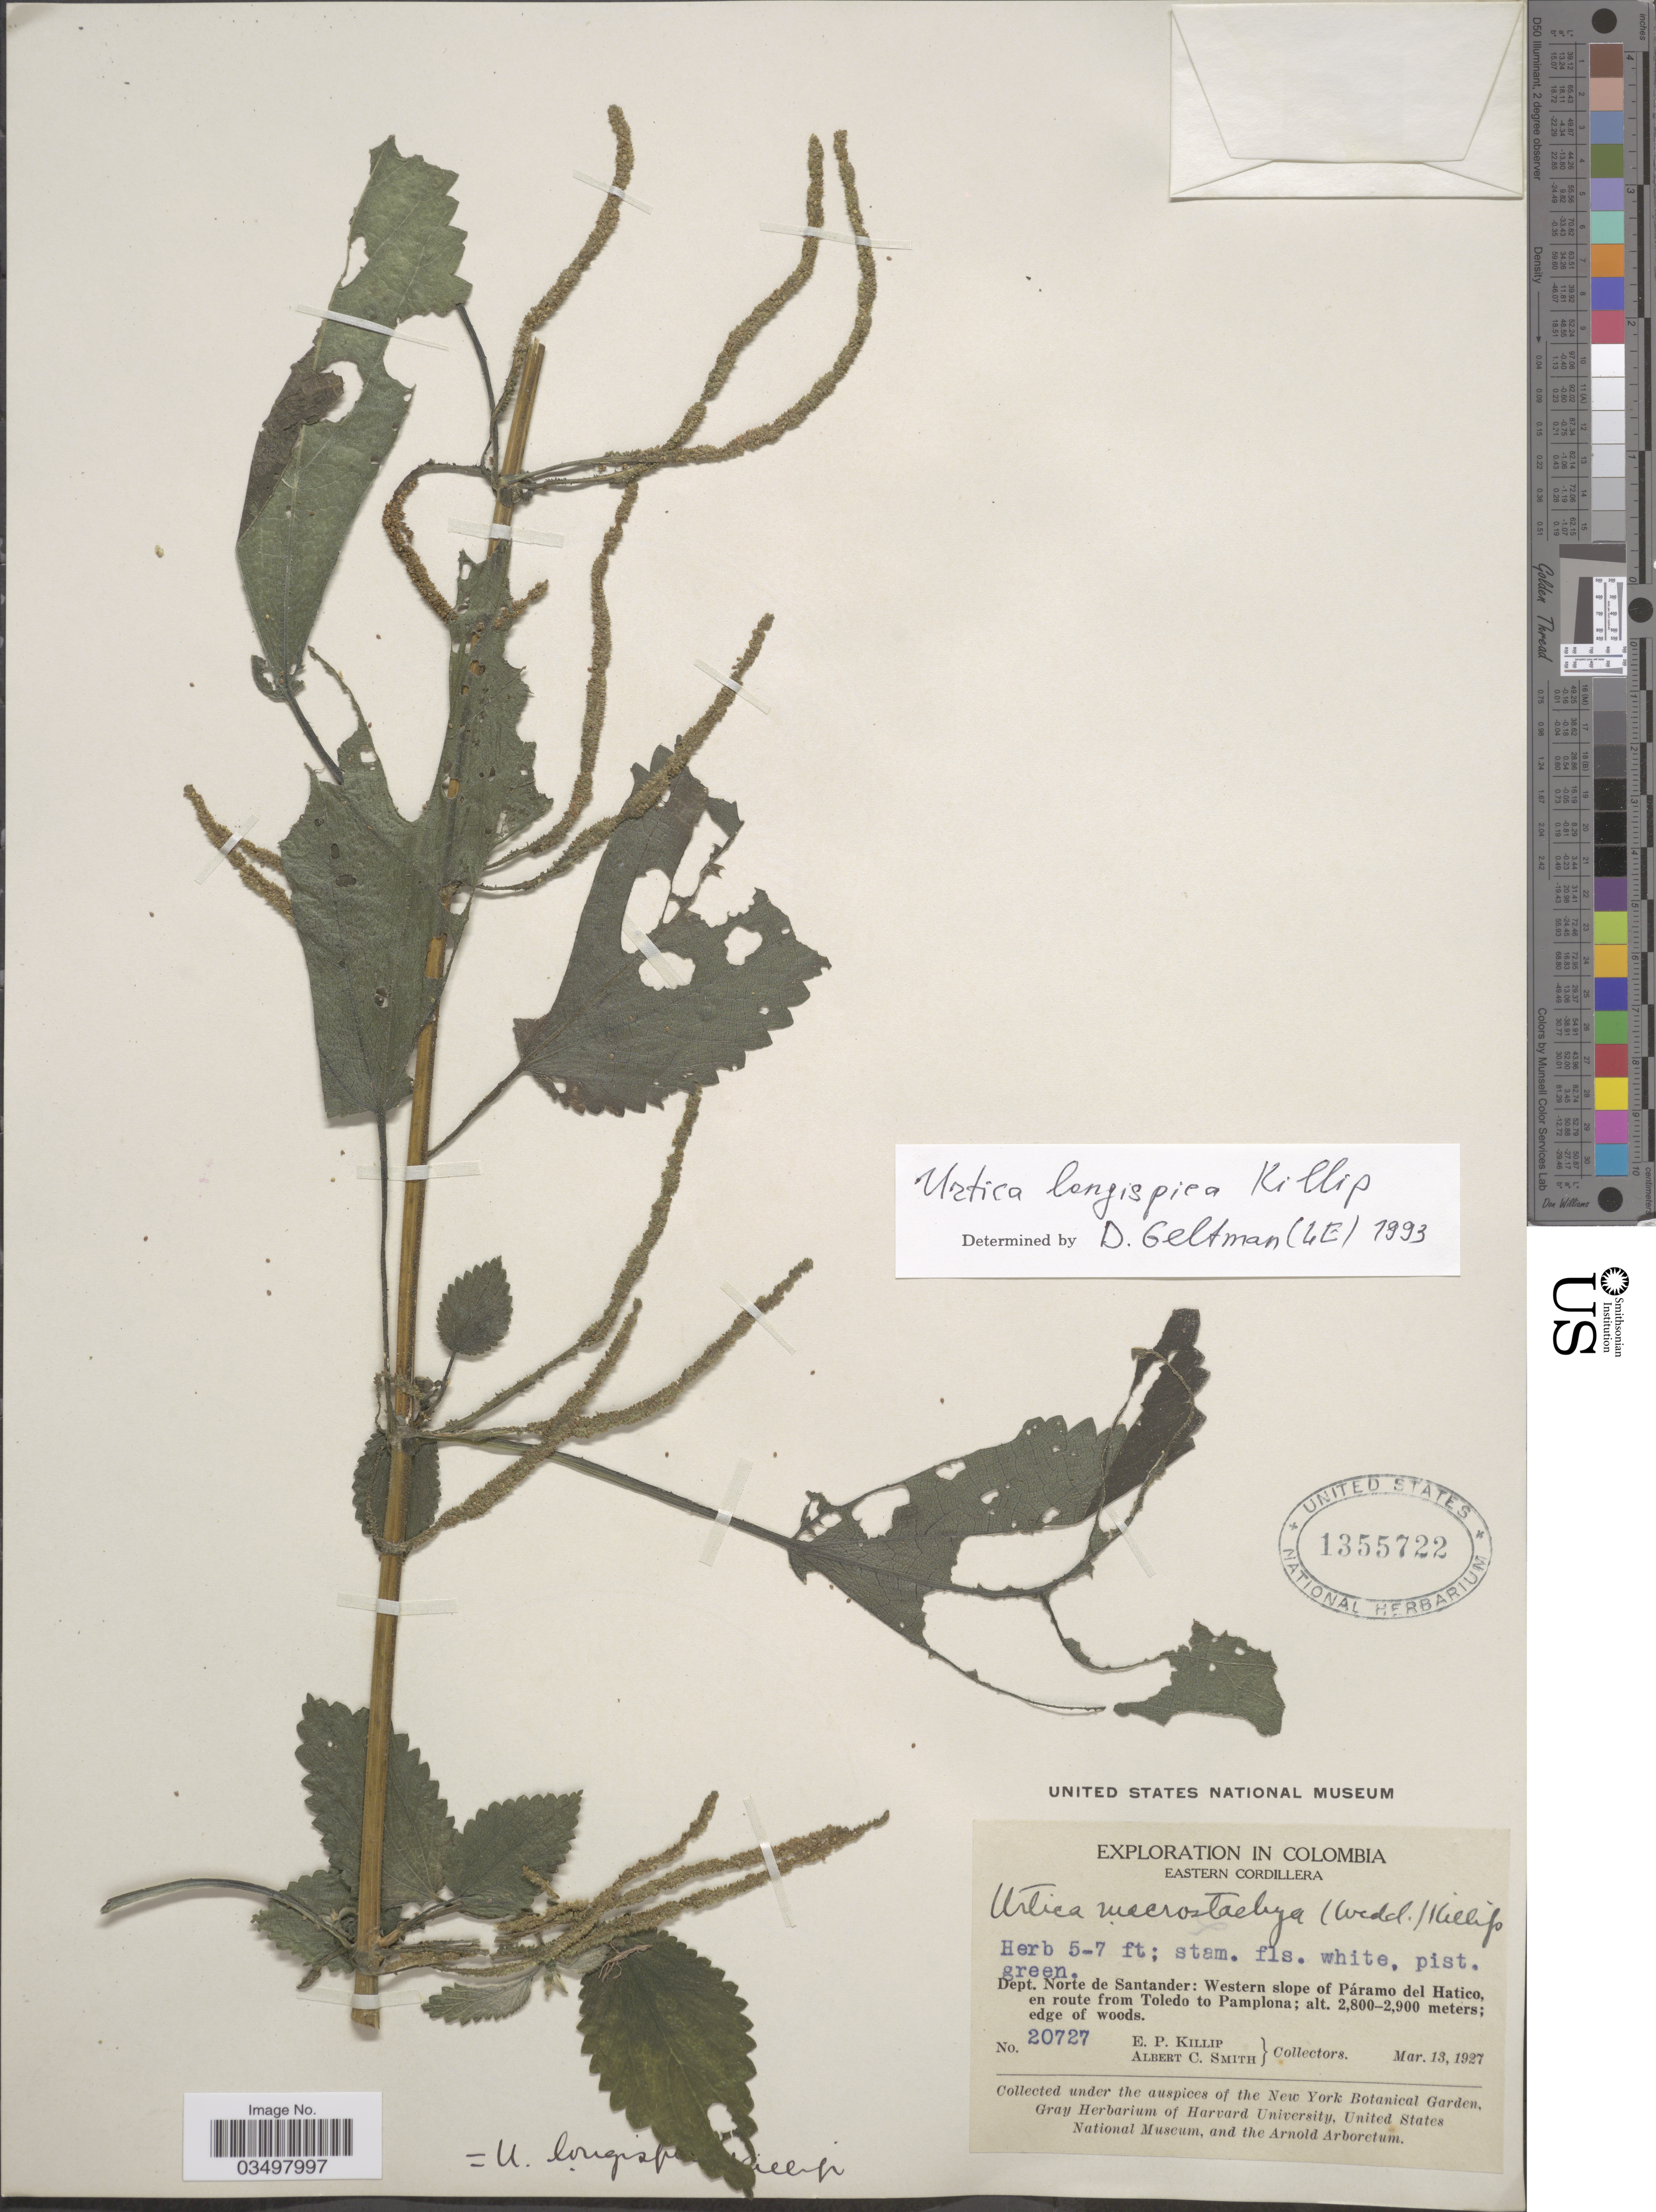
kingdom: Plantae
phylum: Tracheophyta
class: Magnoliopsida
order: Rosales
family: Urticaceae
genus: Urtica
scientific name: Urtica longispica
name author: Killip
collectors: E. P. Killip & A. C. Smith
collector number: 20727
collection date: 1927-03-13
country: Colombia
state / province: Norte de Santander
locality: Eastern Cordillera. Dept. Norte de Santander: Western slope of Páramo del Hatico, en route from Toledo to Pamplona.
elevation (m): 2800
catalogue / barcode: US 1355722